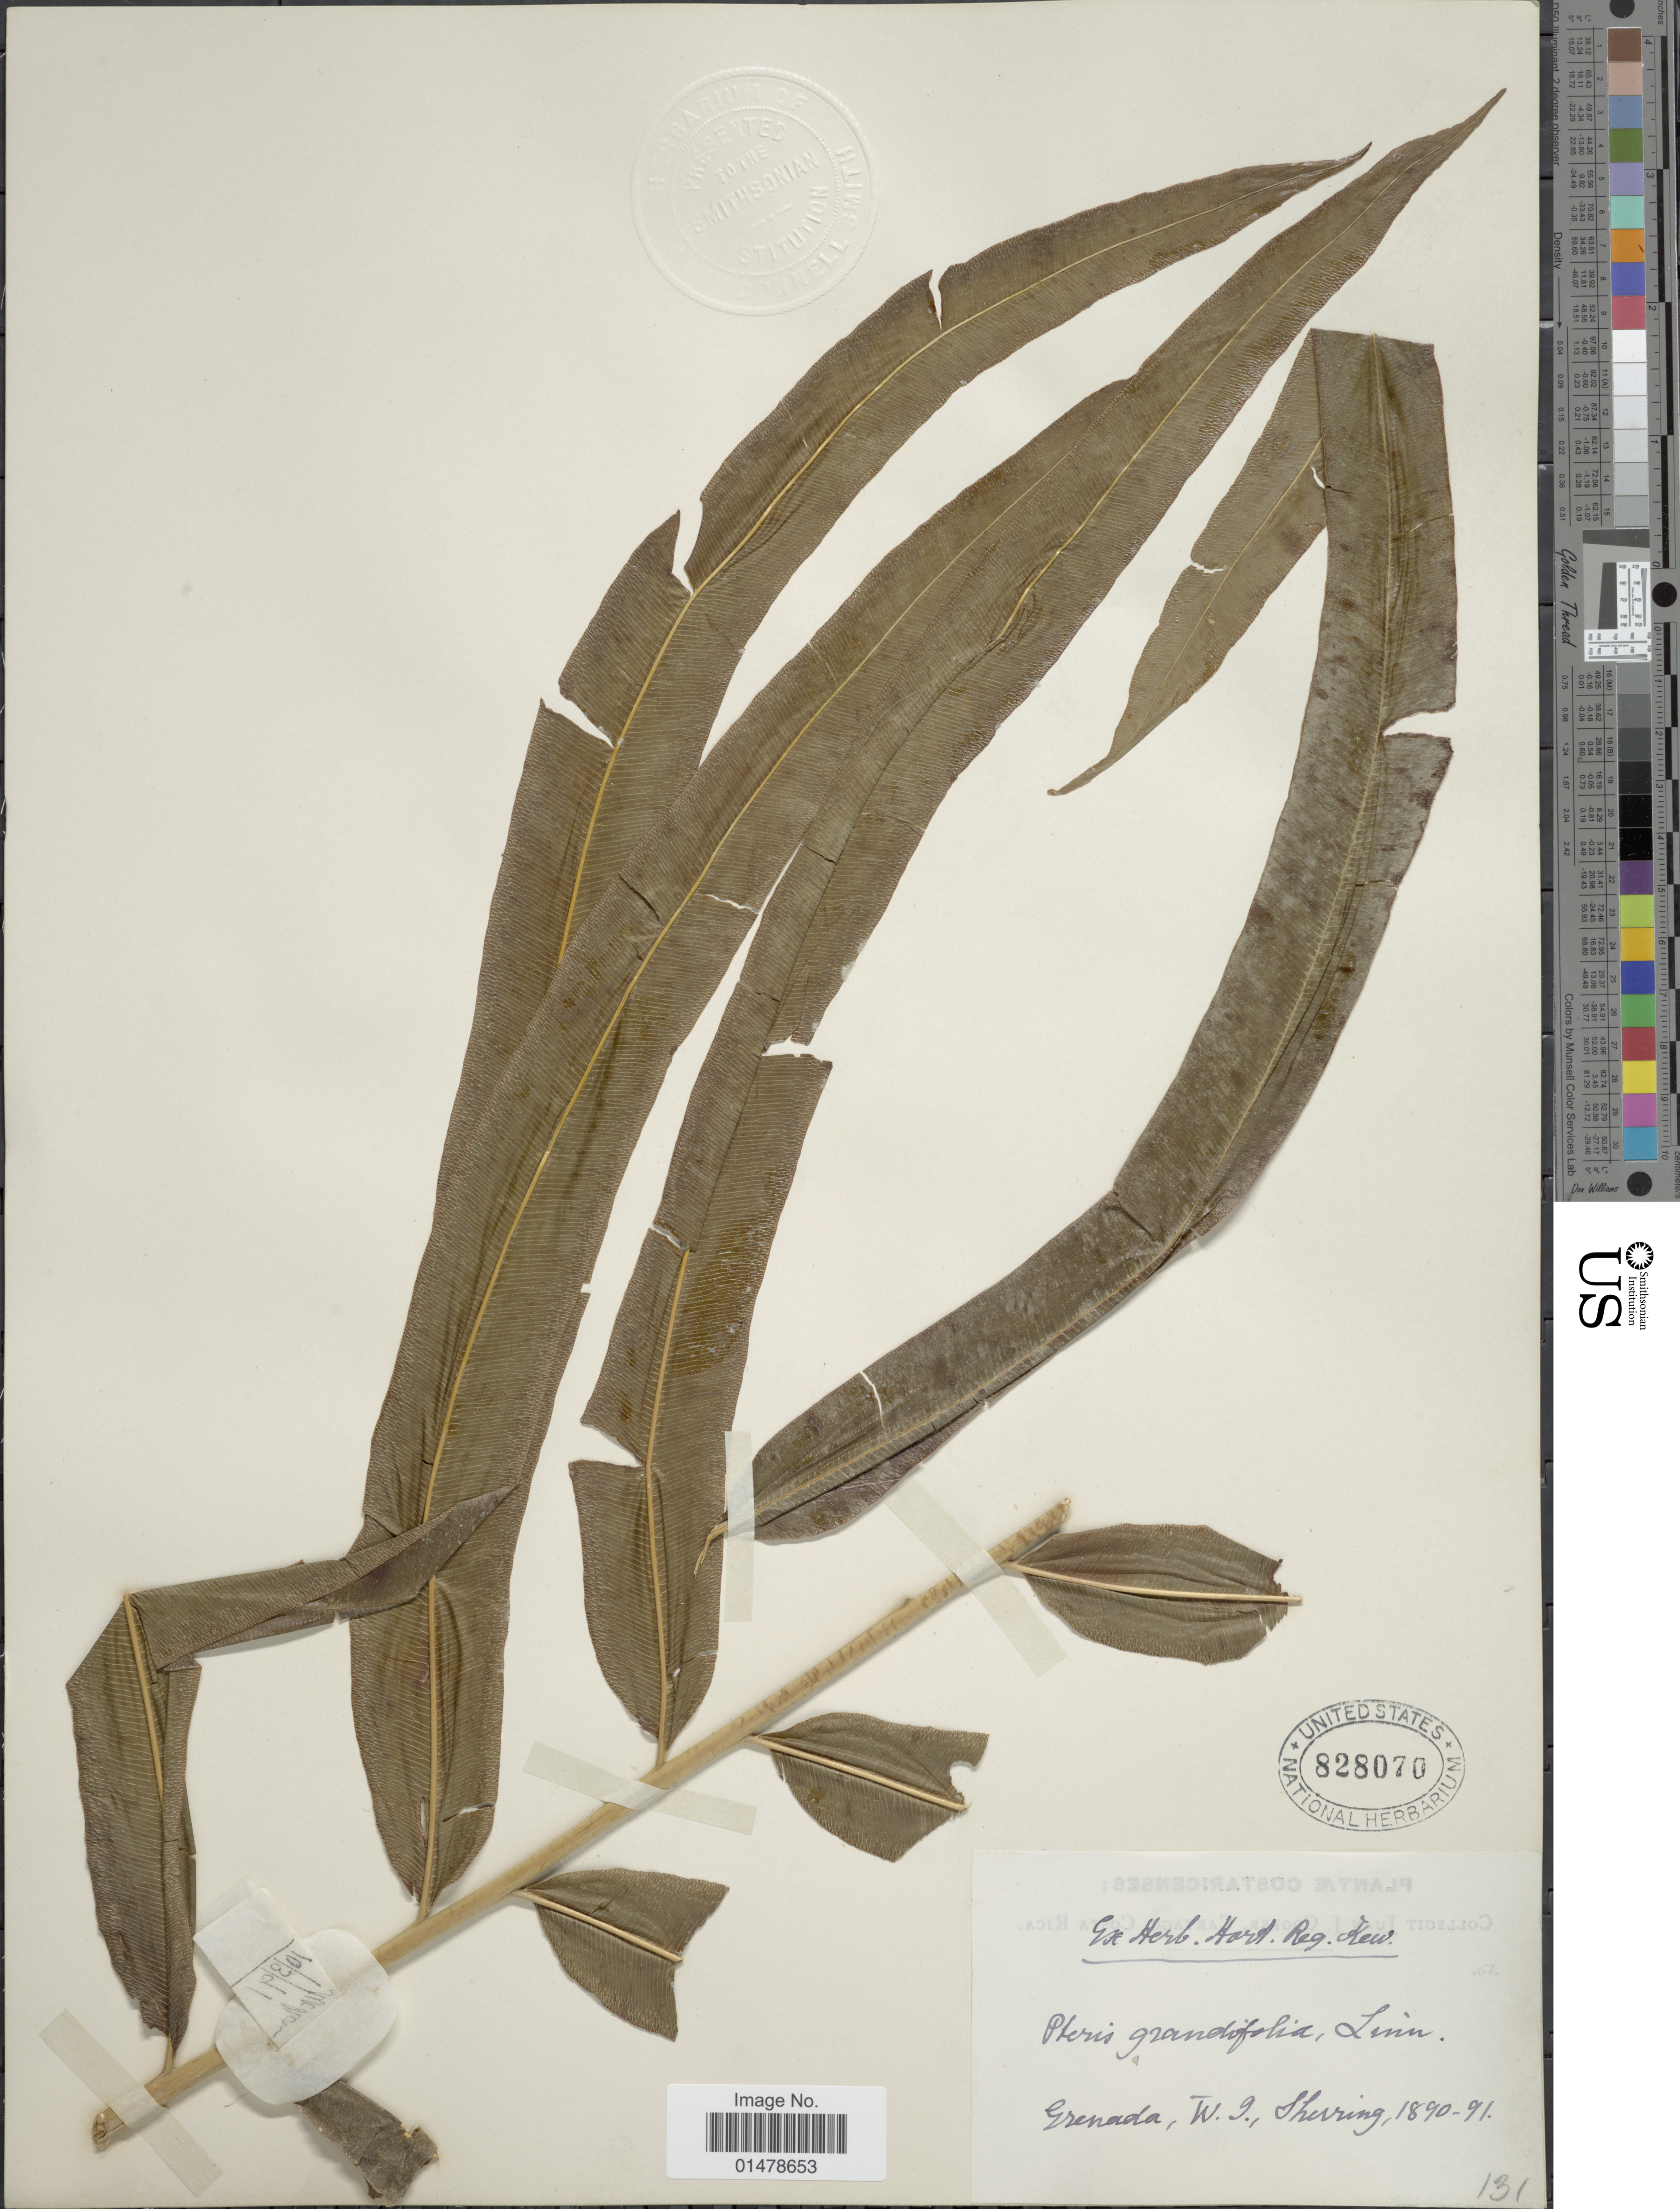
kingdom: Plantae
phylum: Tracheophyta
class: Polypodiopsida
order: Polypodiales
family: Pteridaceae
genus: Pteris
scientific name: Pteris grandifolia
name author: L.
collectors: Sherring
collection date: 1890/1891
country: Grenada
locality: W.I.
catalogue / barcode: US 828070